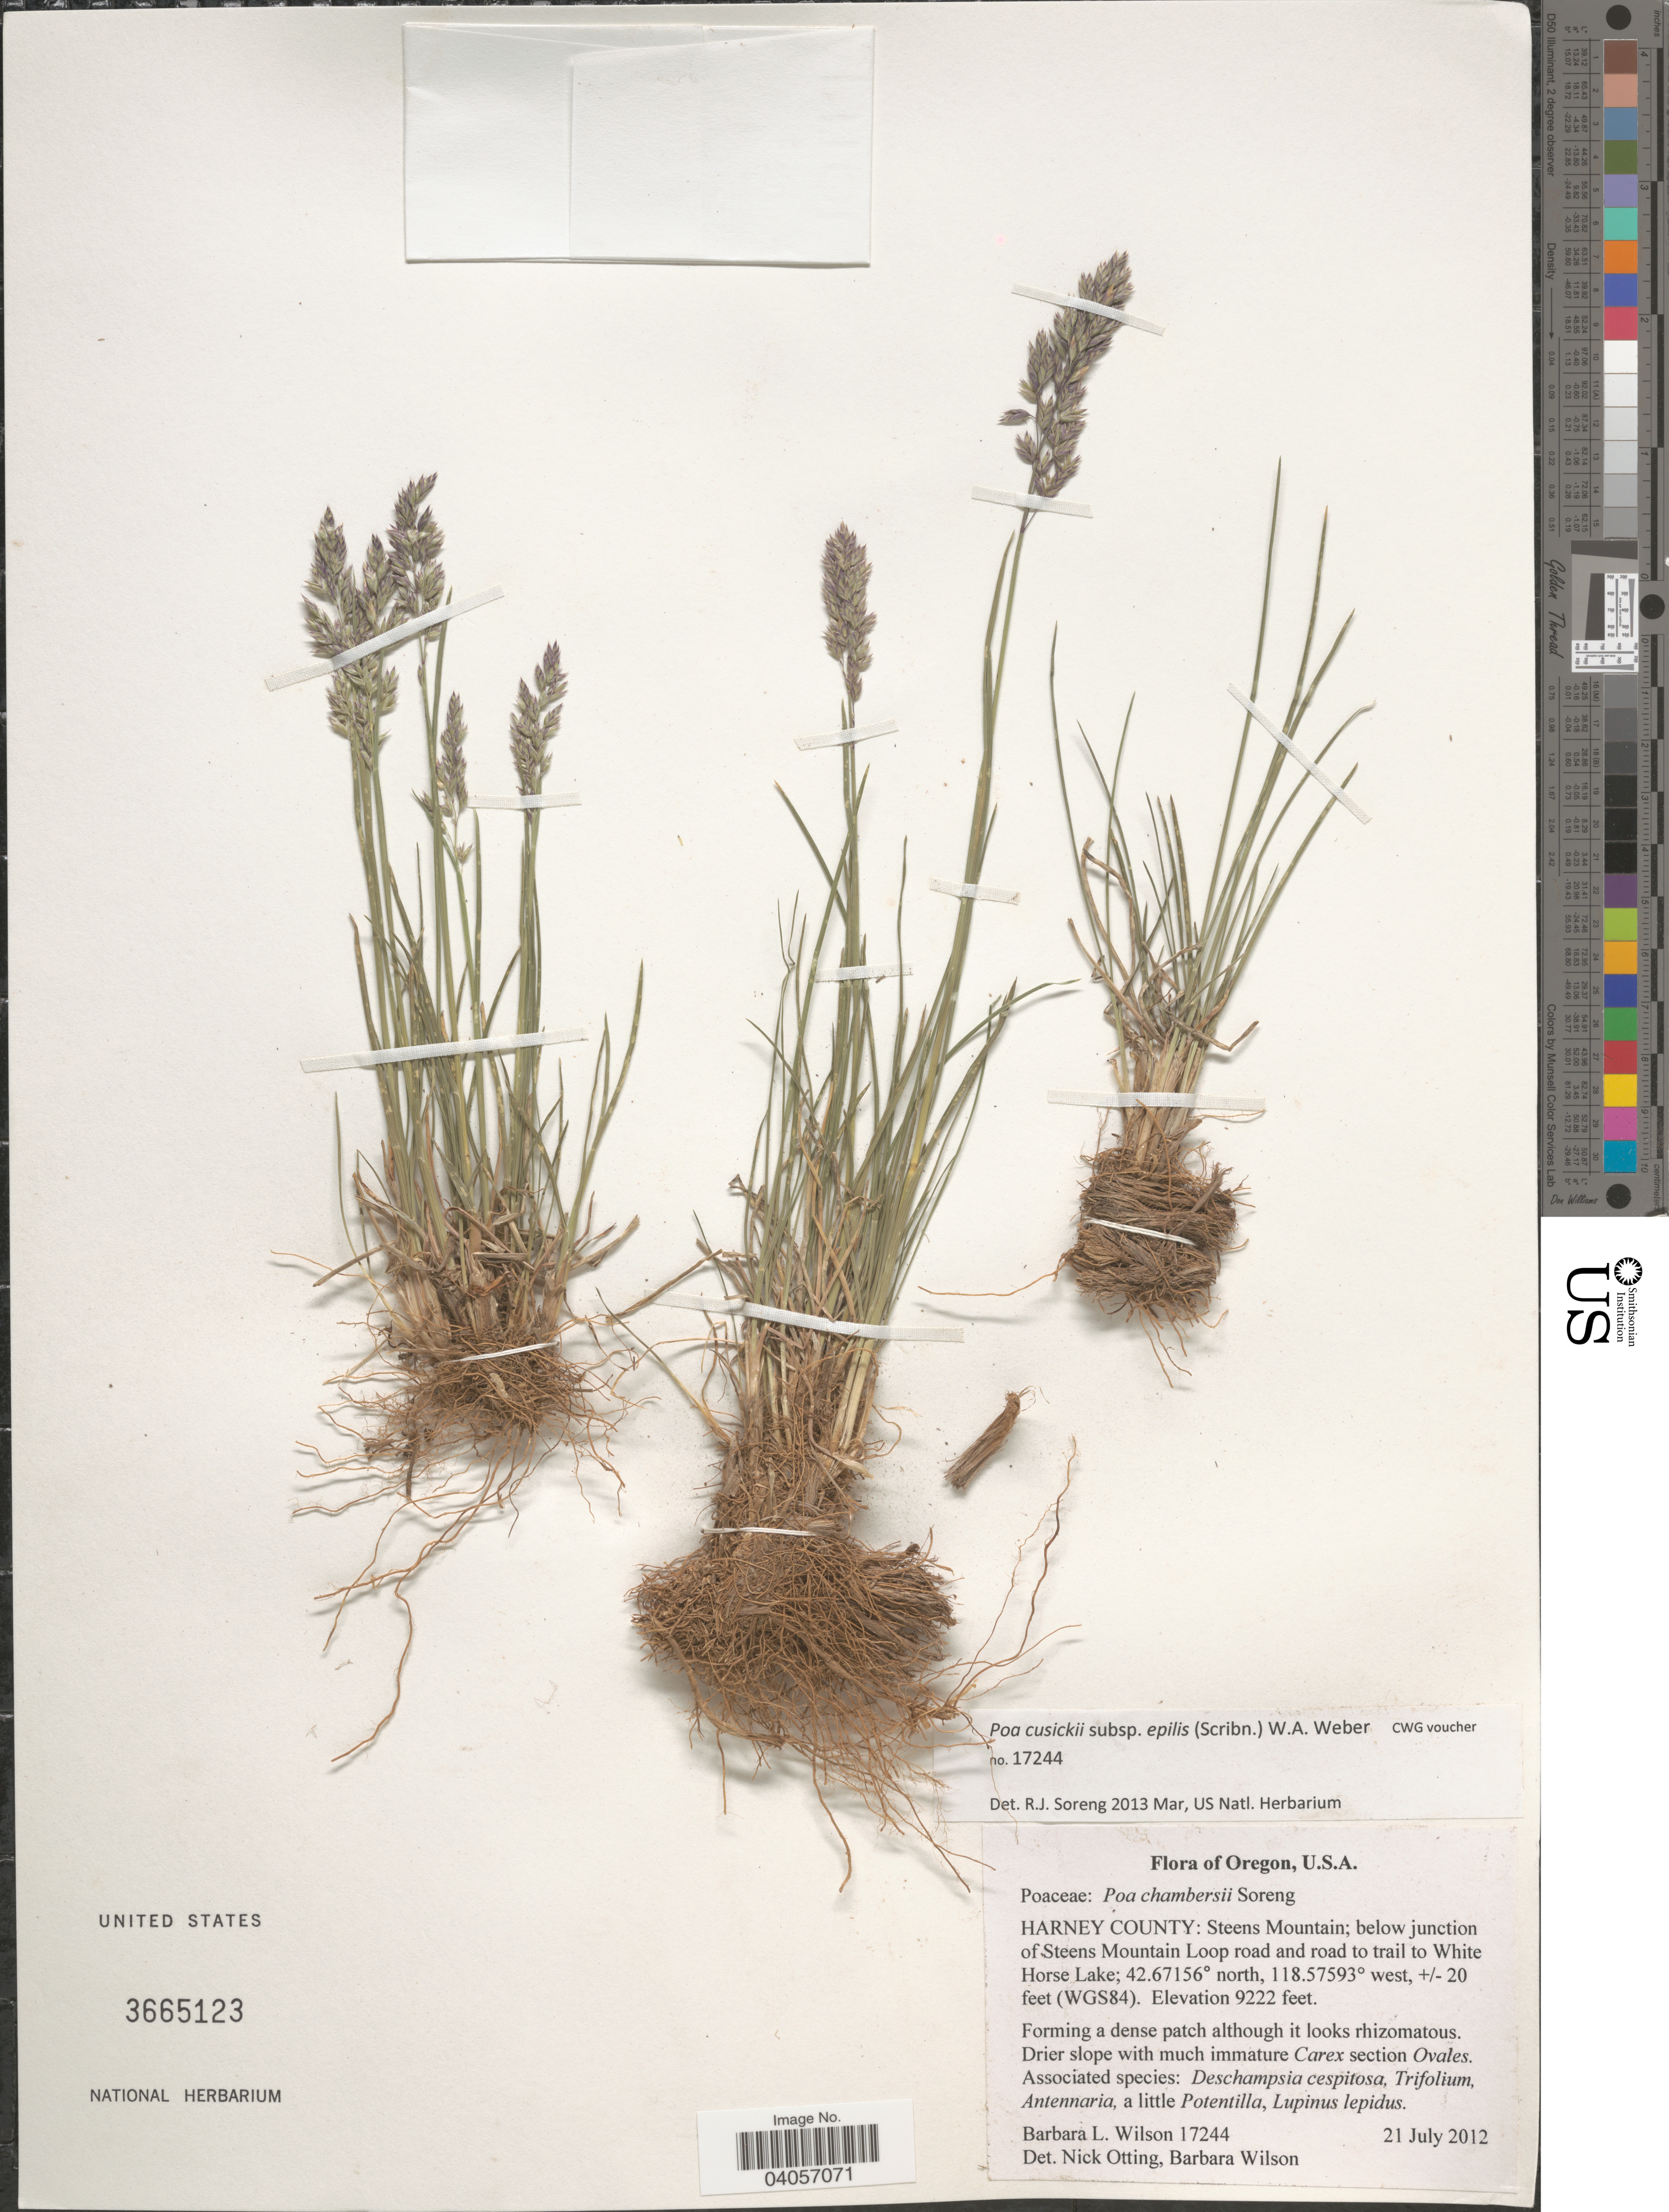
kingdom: Plantae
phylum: Tracheophyta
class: Liliopsida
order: Poales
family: Poaceae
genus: Poa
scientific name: Poa cusickii subsp. pallida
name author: Soreng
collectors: B. L. Wilson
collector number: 17244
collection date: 2012-07-21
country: United States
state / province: Oregon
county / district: Harney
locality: Harney County: Steens Mountain; below junction of Steens Mountain Loop road and road to trail to White Horse Lake. WGS84.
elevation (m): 2811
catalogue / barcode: US 3665123